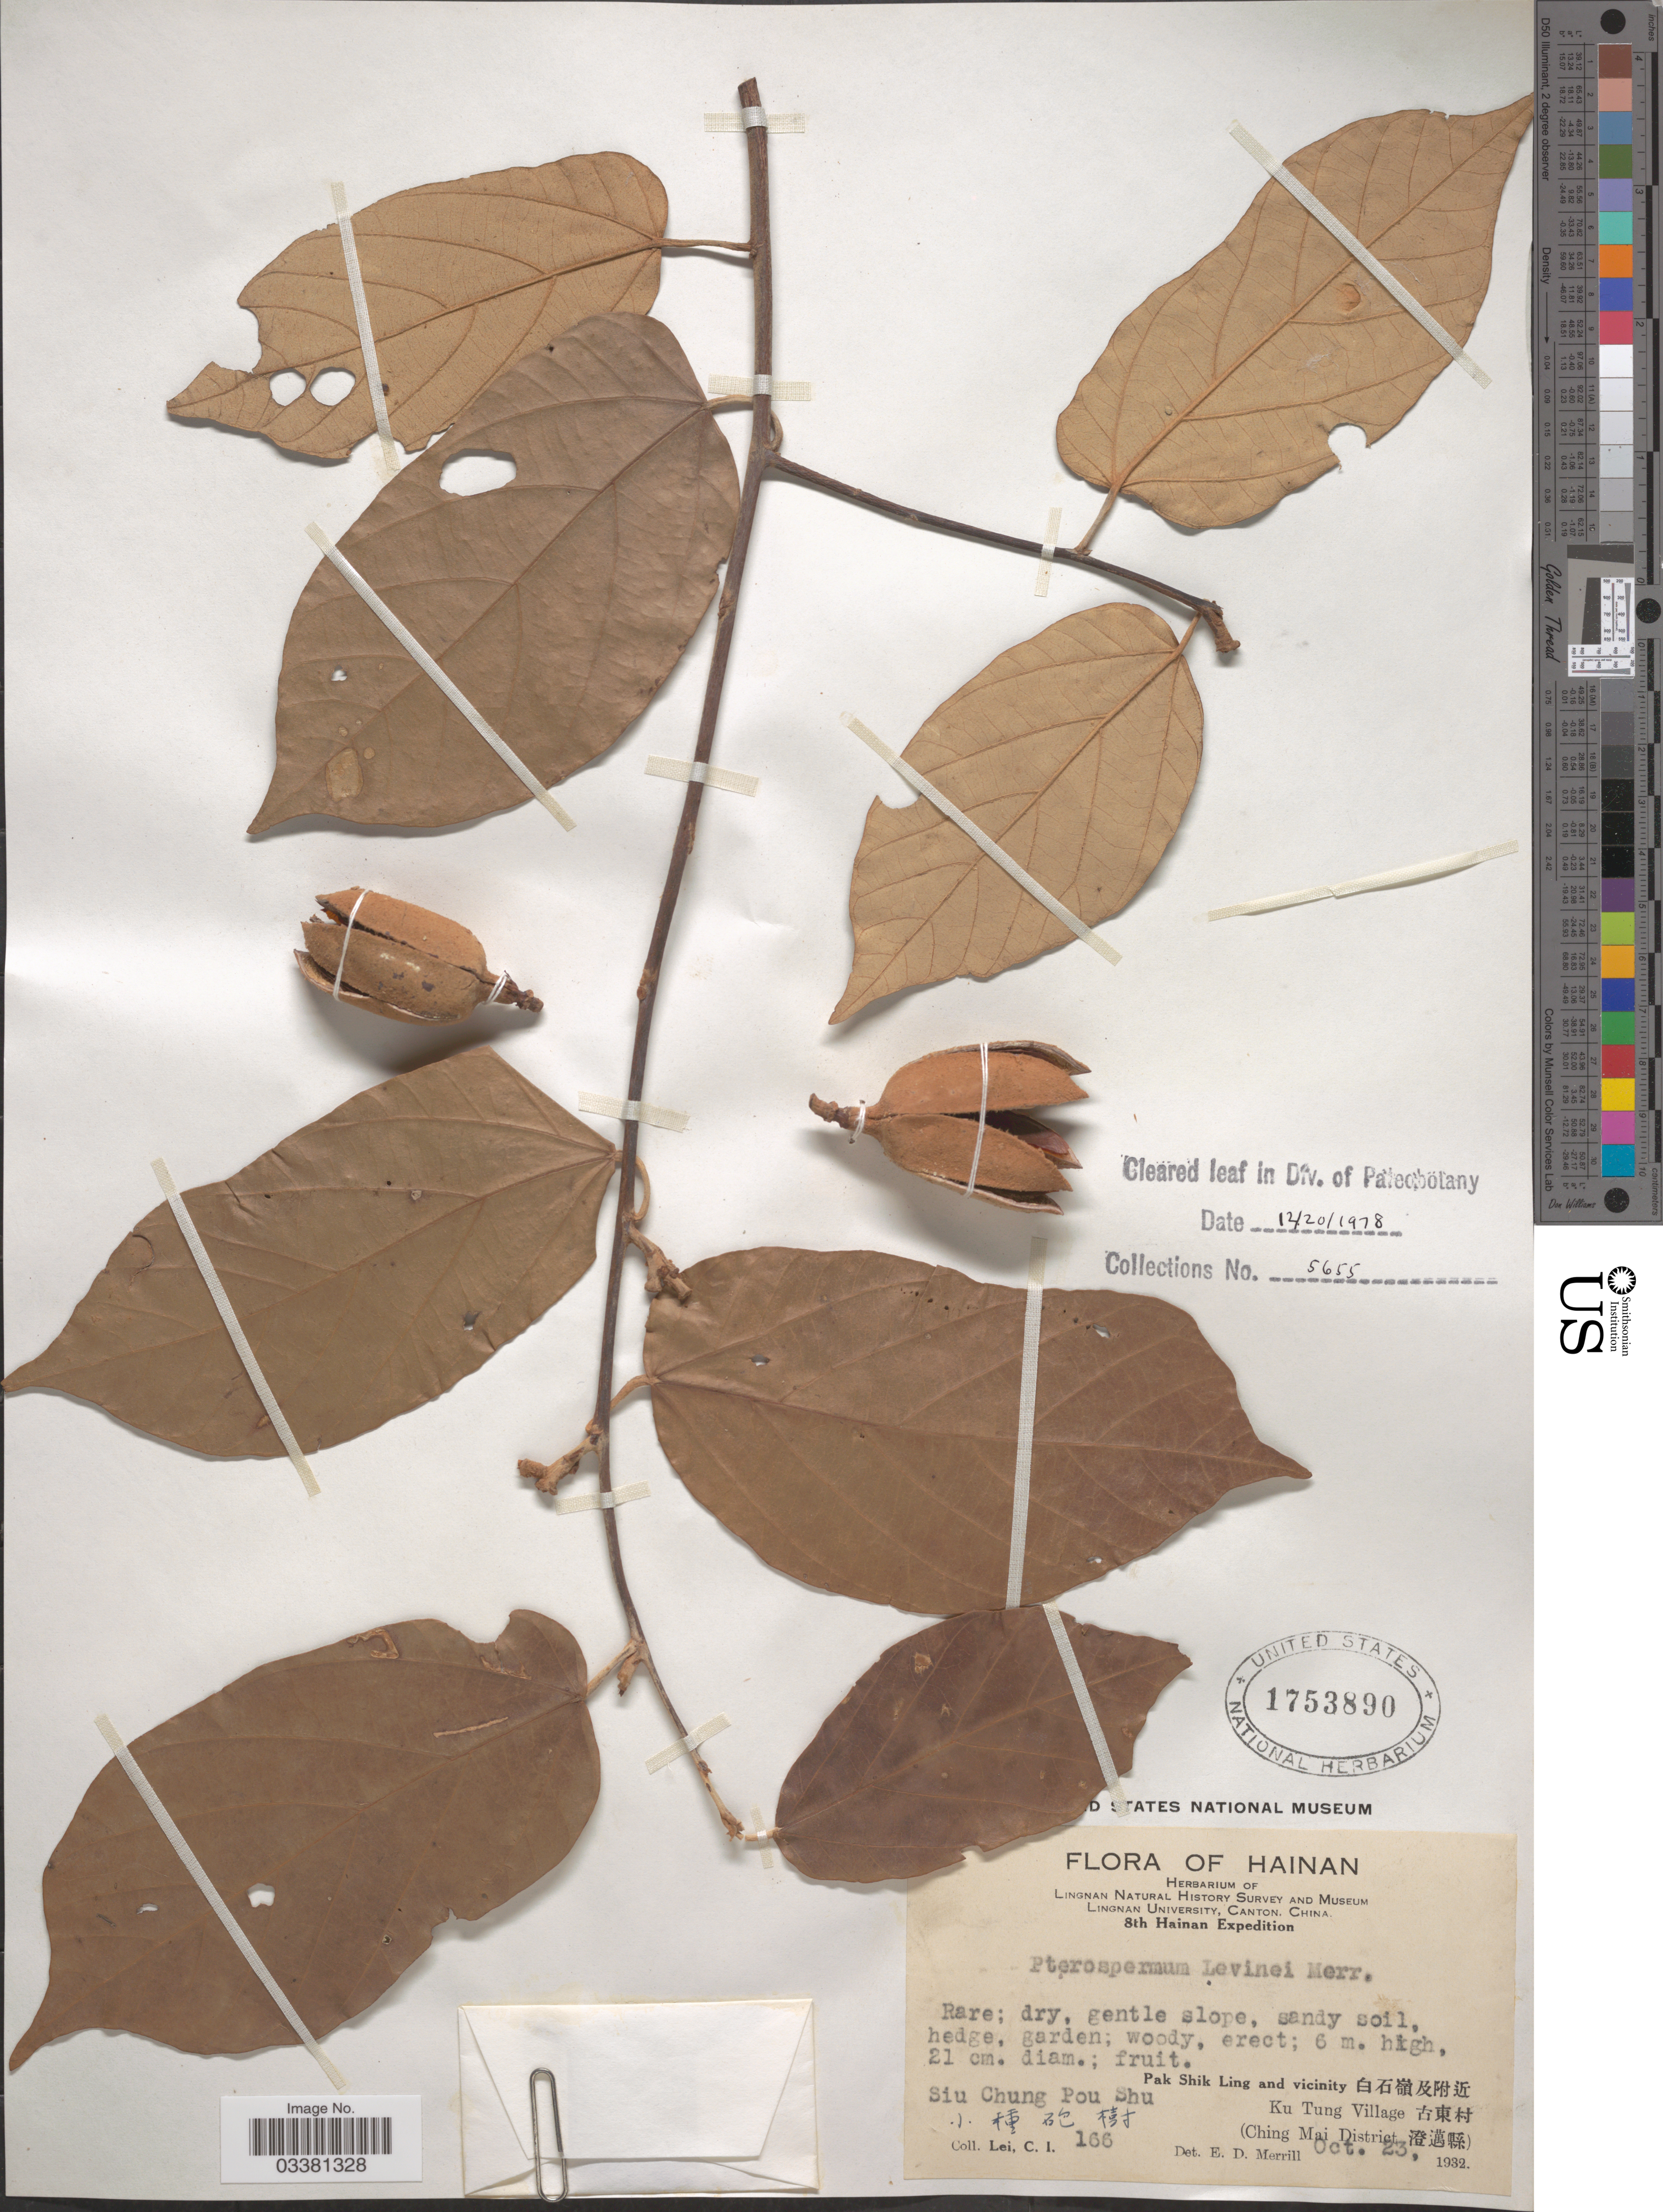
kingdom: Plantae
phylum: Tracheophyta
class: Magnoliopsida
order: Malvales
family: Malvaceae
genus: Pterospermum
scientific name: Pterospermum levinei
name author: Merr.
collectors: C. I. Lei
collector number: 166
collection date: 1932-10-23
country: China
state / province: Hainan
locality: Siu Chung Pou Shu X. [unsure placement] Pak Shik Ling and vicinity X. Ku Tung Village X. (Ching Mai District, X).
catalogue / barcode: US 1753890